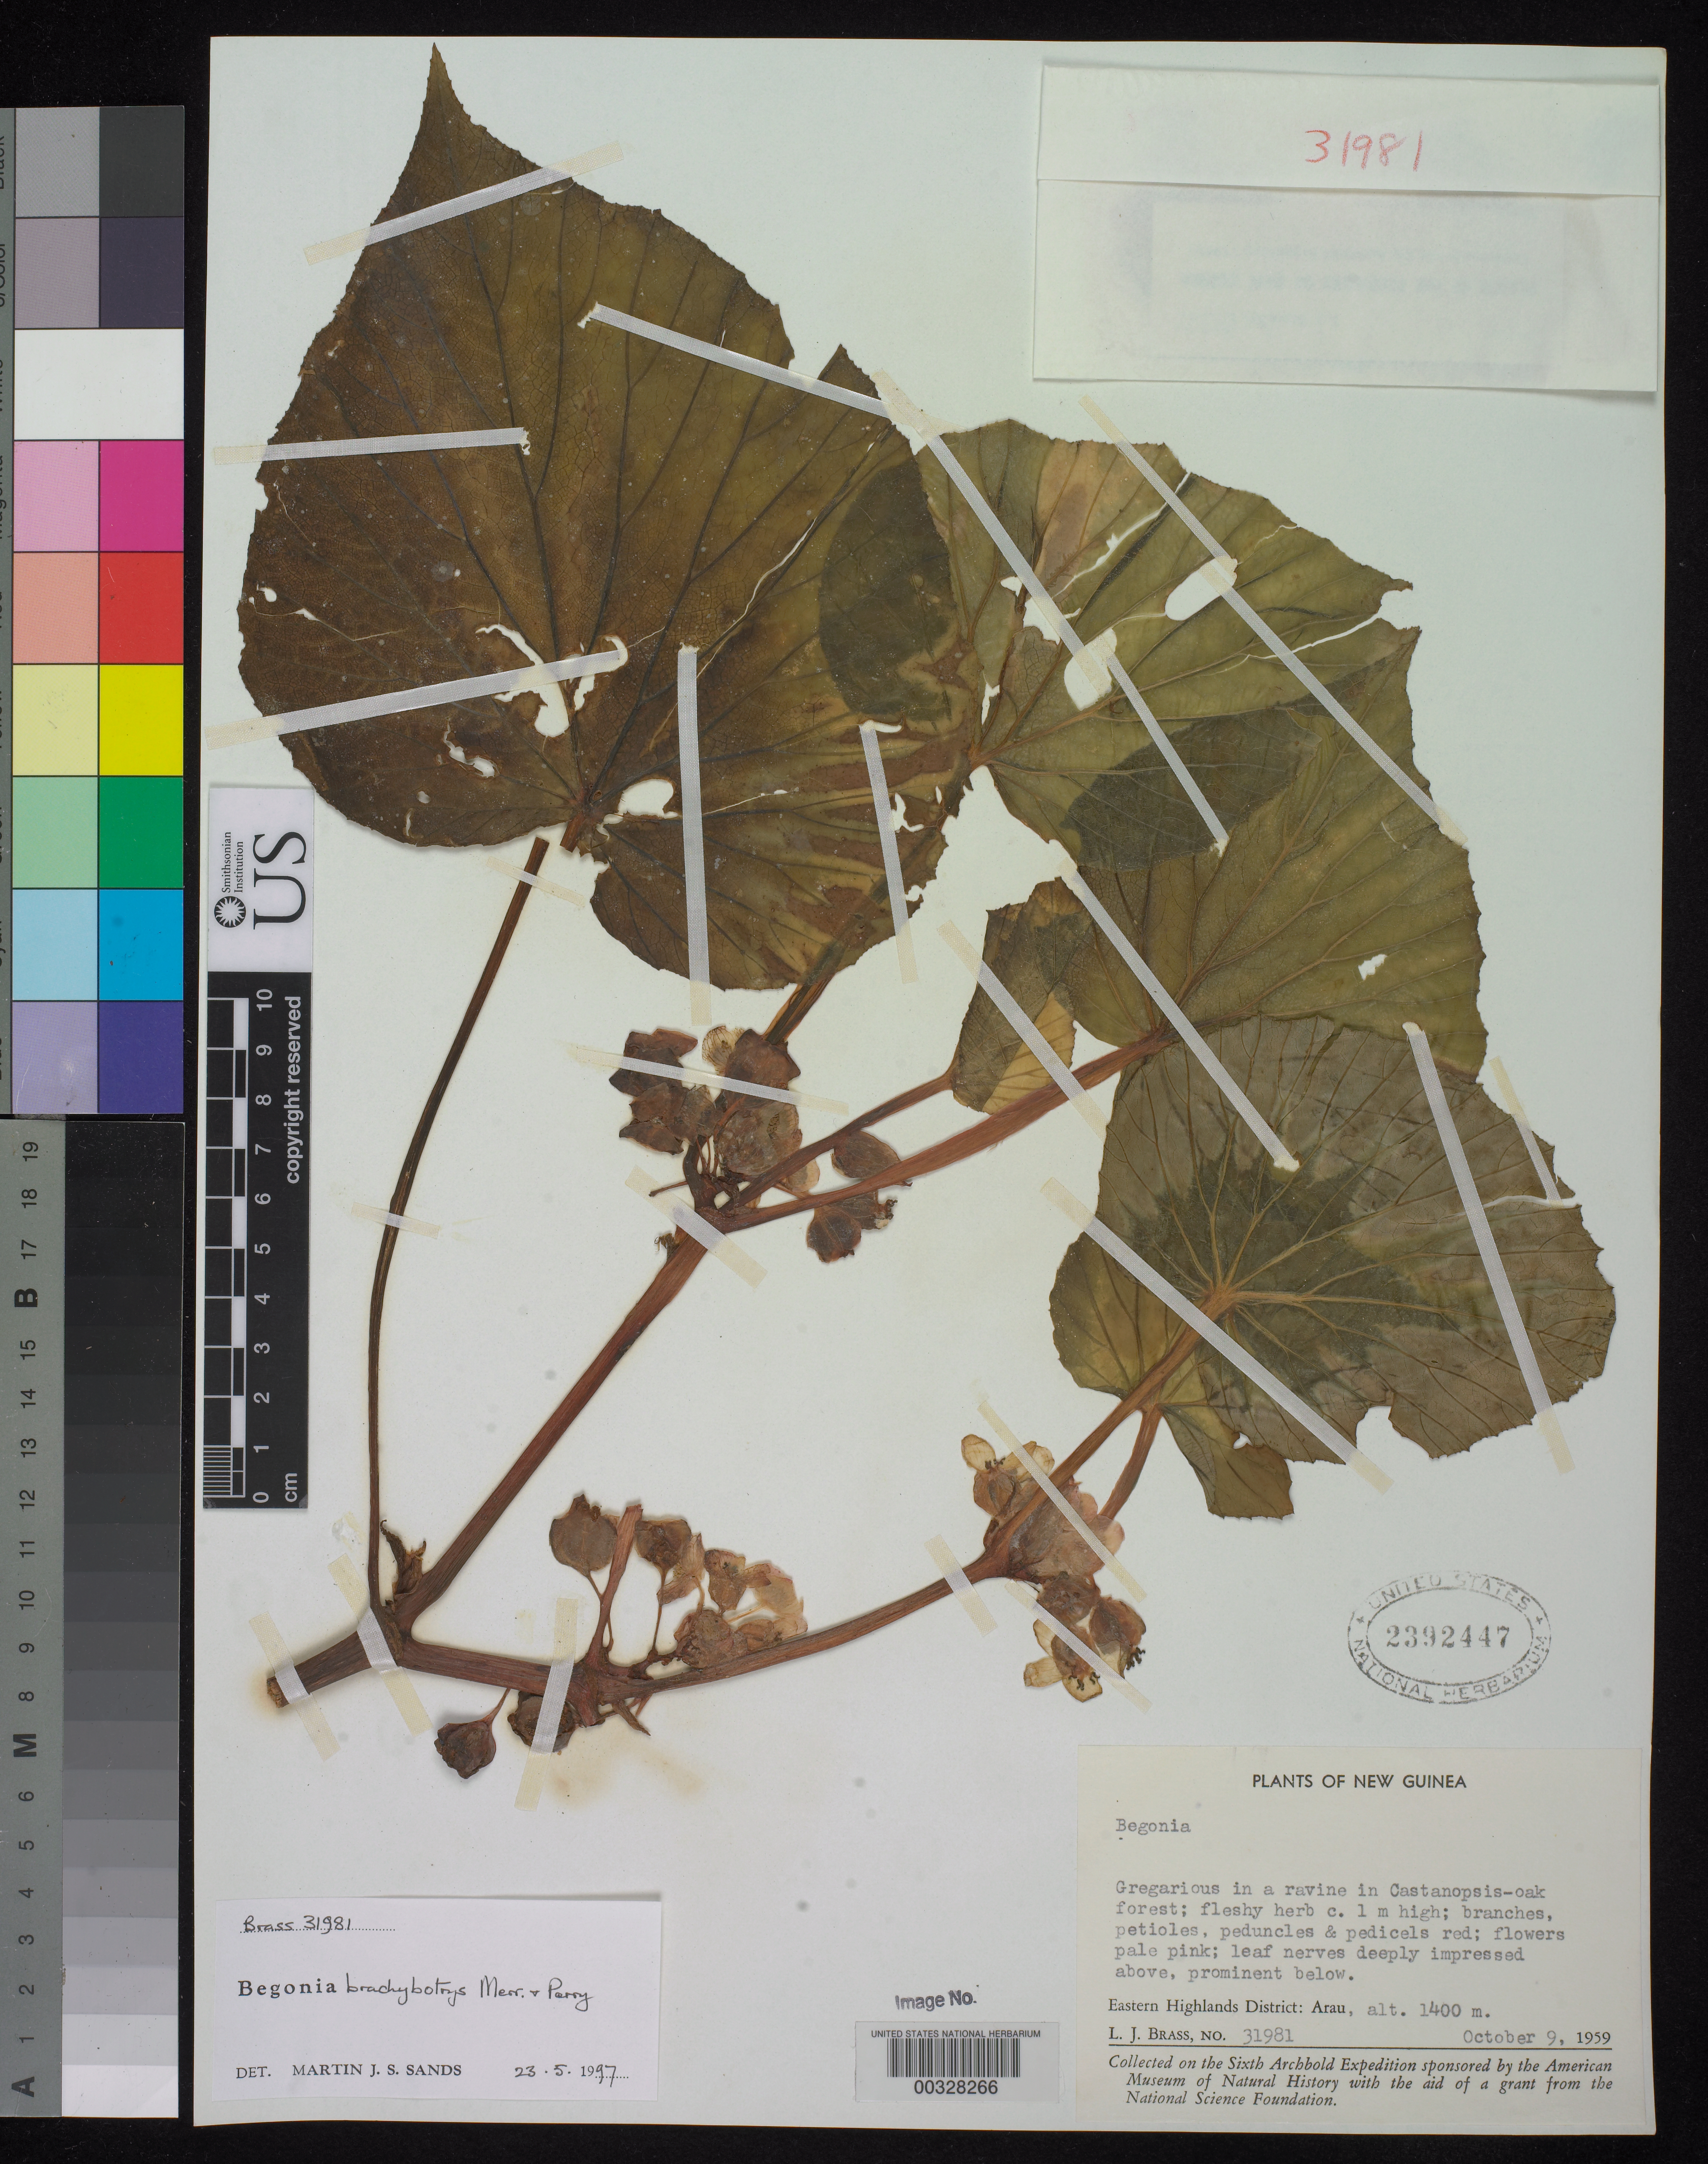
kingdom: Plantae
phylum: Tracheophyta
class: Magnoliopsida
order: Cucurbitales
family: Begoniaceae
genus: Begonia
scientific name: Begonia brachybotrys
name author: Merr. & L.M. Perry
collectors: L. J. Brass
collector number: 31981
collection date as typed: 09 Oct 1959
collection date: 1959-10-09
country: Papua New Guinea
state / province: Eastern Highlands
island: New Guinea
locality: Arau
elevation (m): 1400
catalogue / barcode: US 2392447